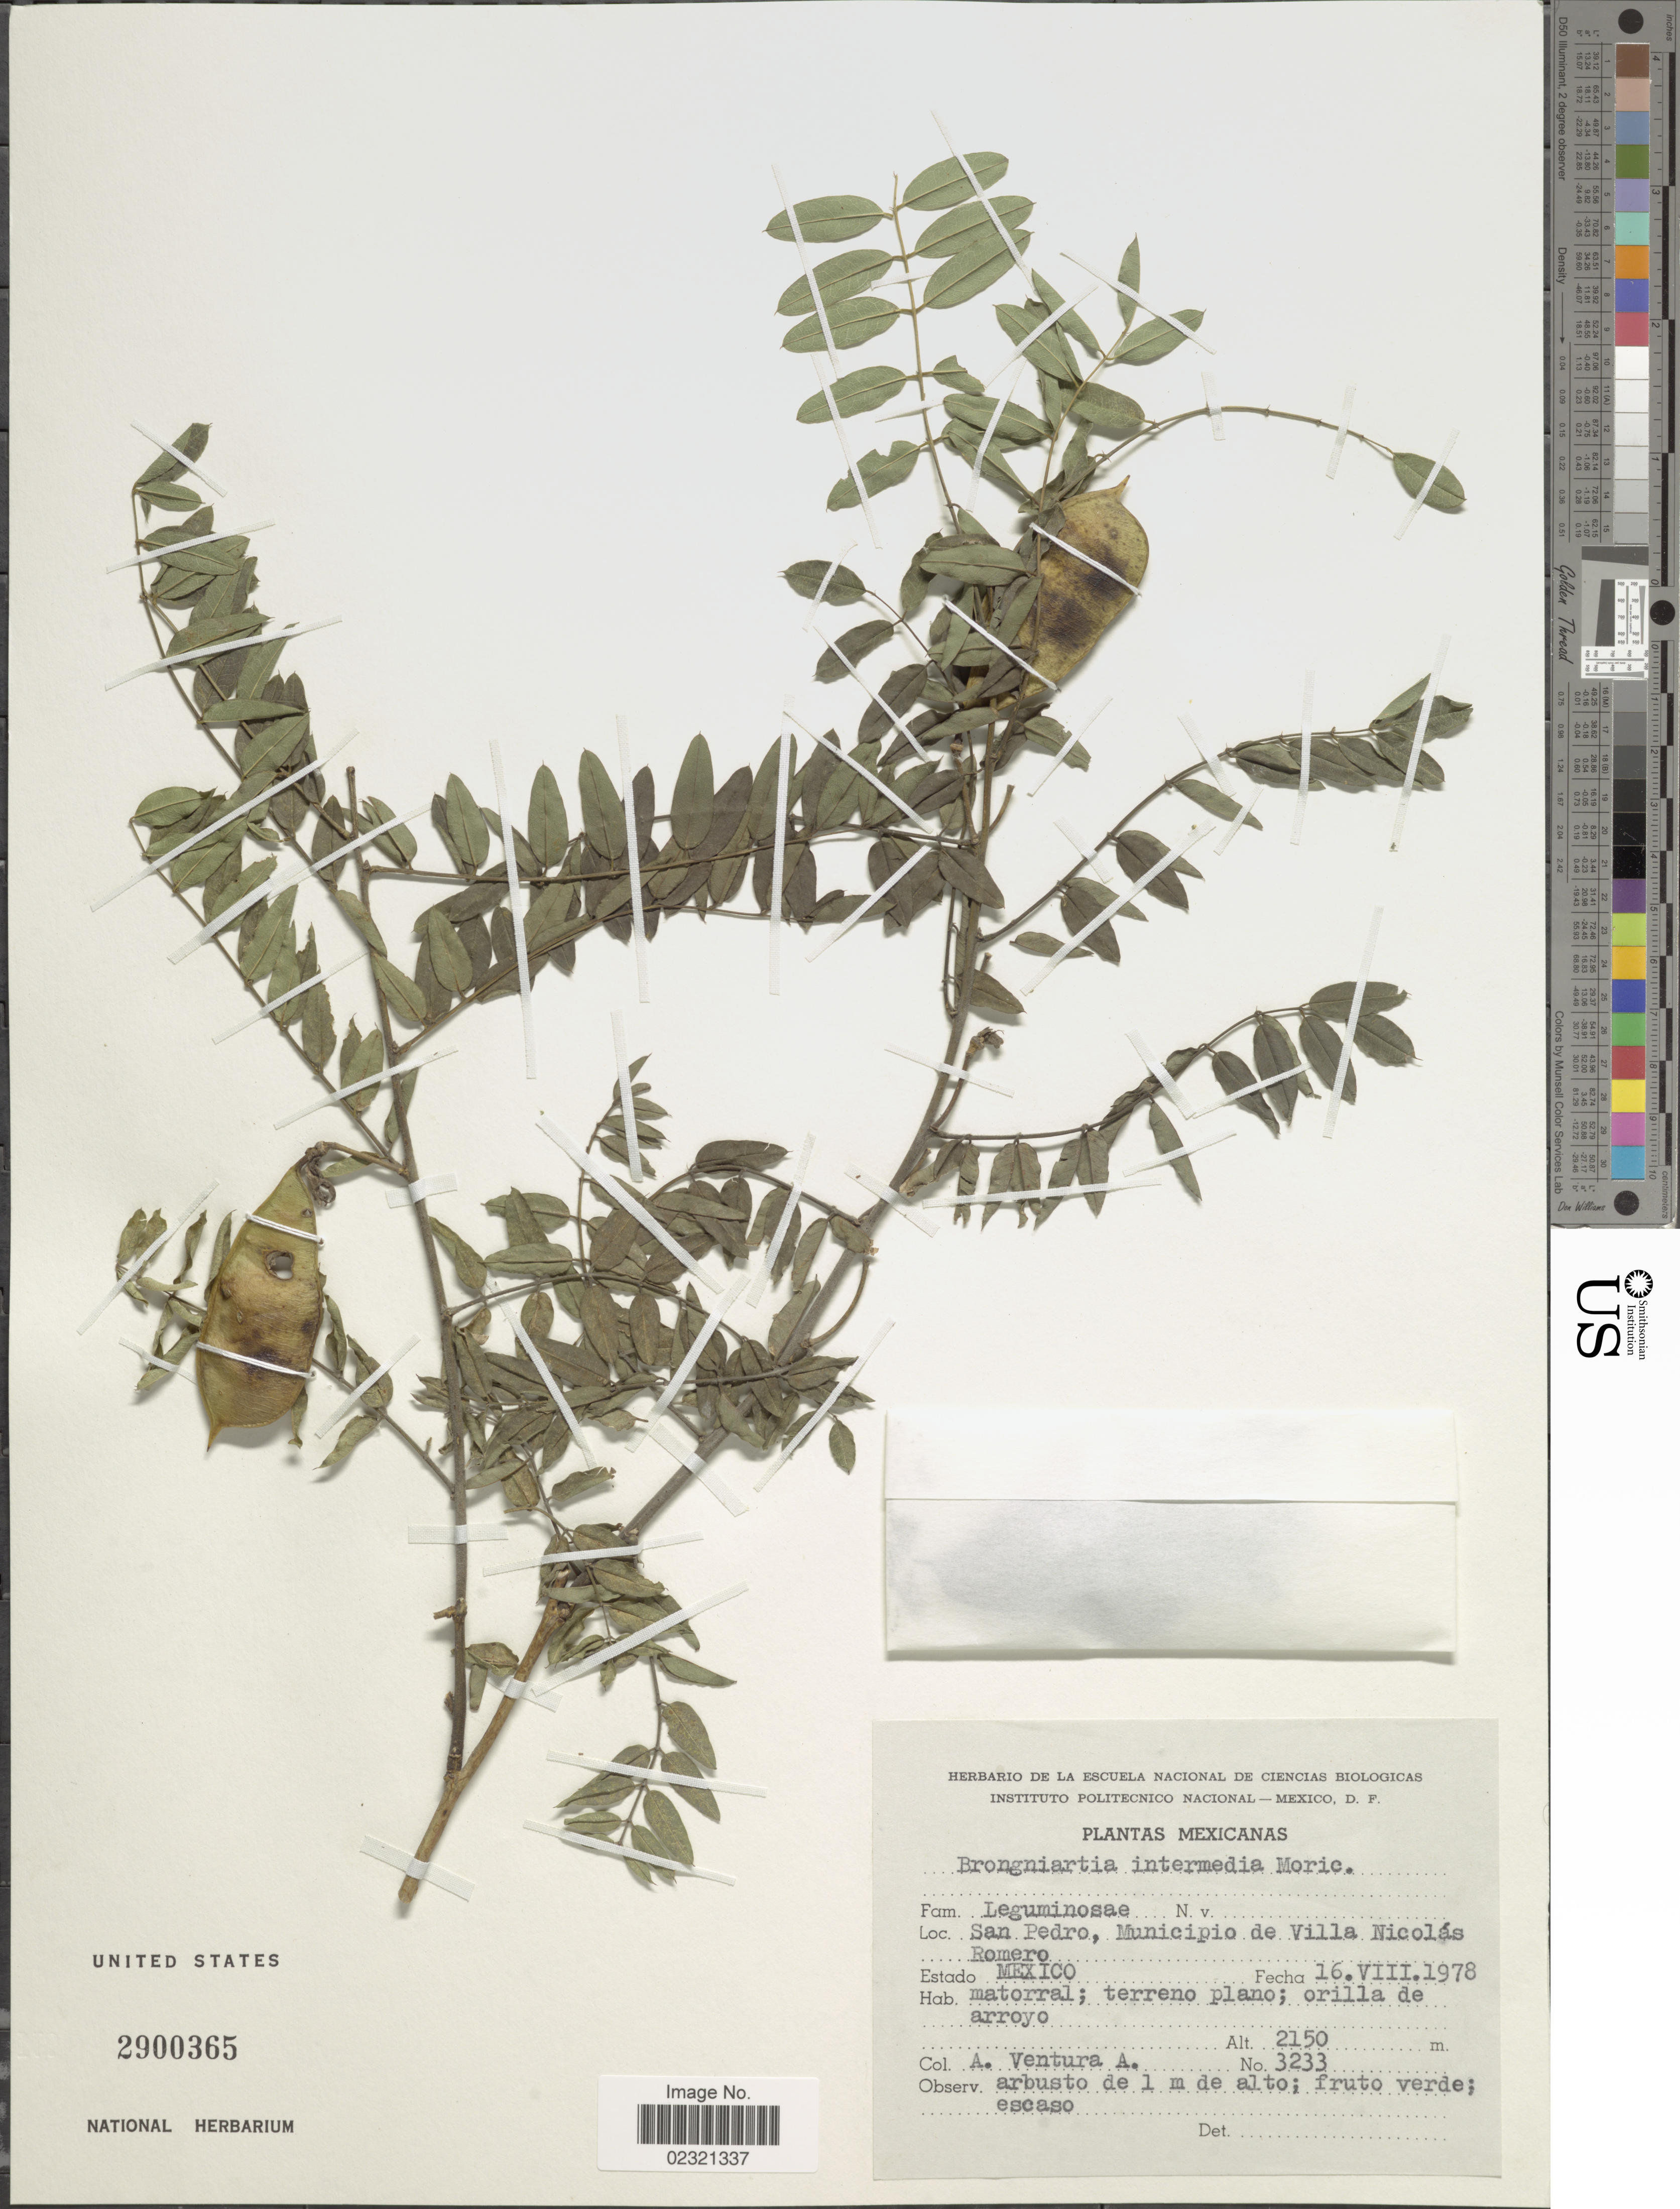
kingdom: Plantae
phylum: Tracheophyta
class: Magnoliopsida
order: Fabales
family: Fabaceae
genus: Brongniartia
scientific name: Brongniartia intermedia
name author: Moric.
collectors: A. Ventura A.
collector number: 3233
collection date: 1978-08-16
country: Mexico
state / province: México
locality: San Pedro, Municipio de Villa Nicolas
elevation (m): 2150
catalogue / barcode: US 2900365